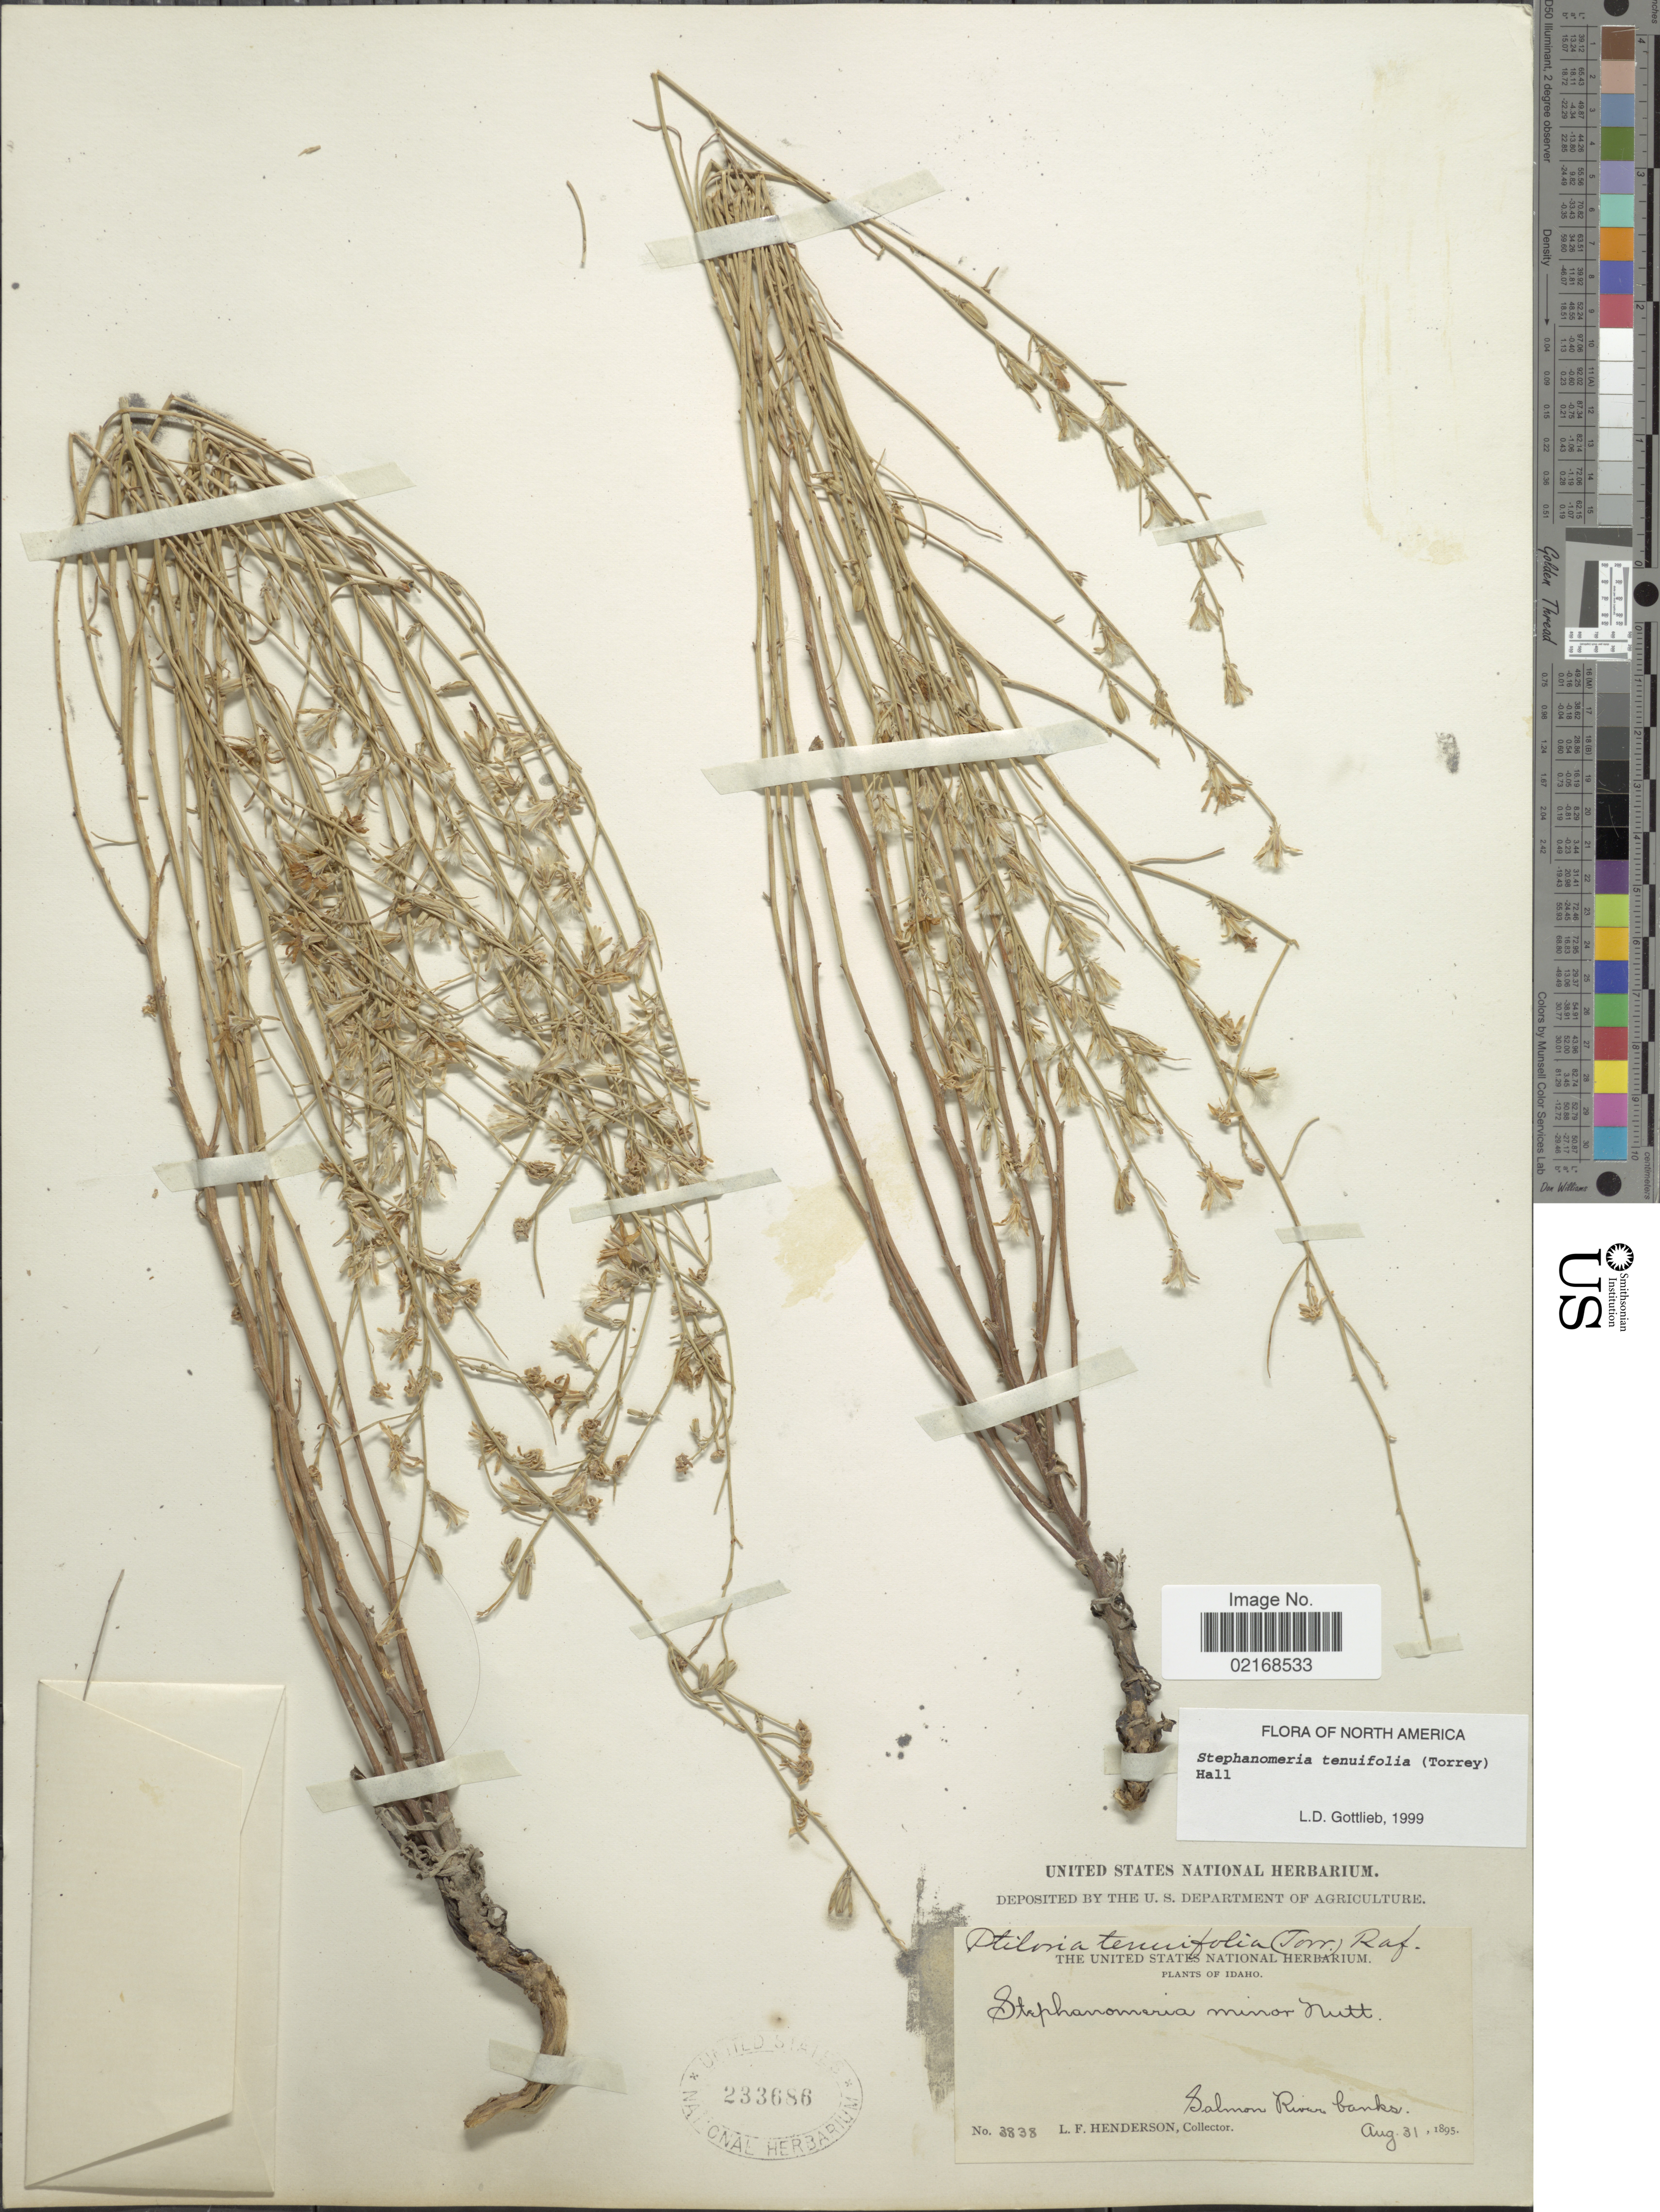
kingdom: Plantae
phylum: Tracheophyta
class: Magnoliopsida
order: Asterales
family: Asteraceae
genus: Stephanomeria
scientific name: Stephanomeria tenuifolia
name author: (Torr.) H.M. Hall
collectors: L. Henderson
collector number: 3838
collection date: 1895-08-31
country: United States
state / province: Idaho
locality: Salmon River banks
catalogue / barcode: US 233686